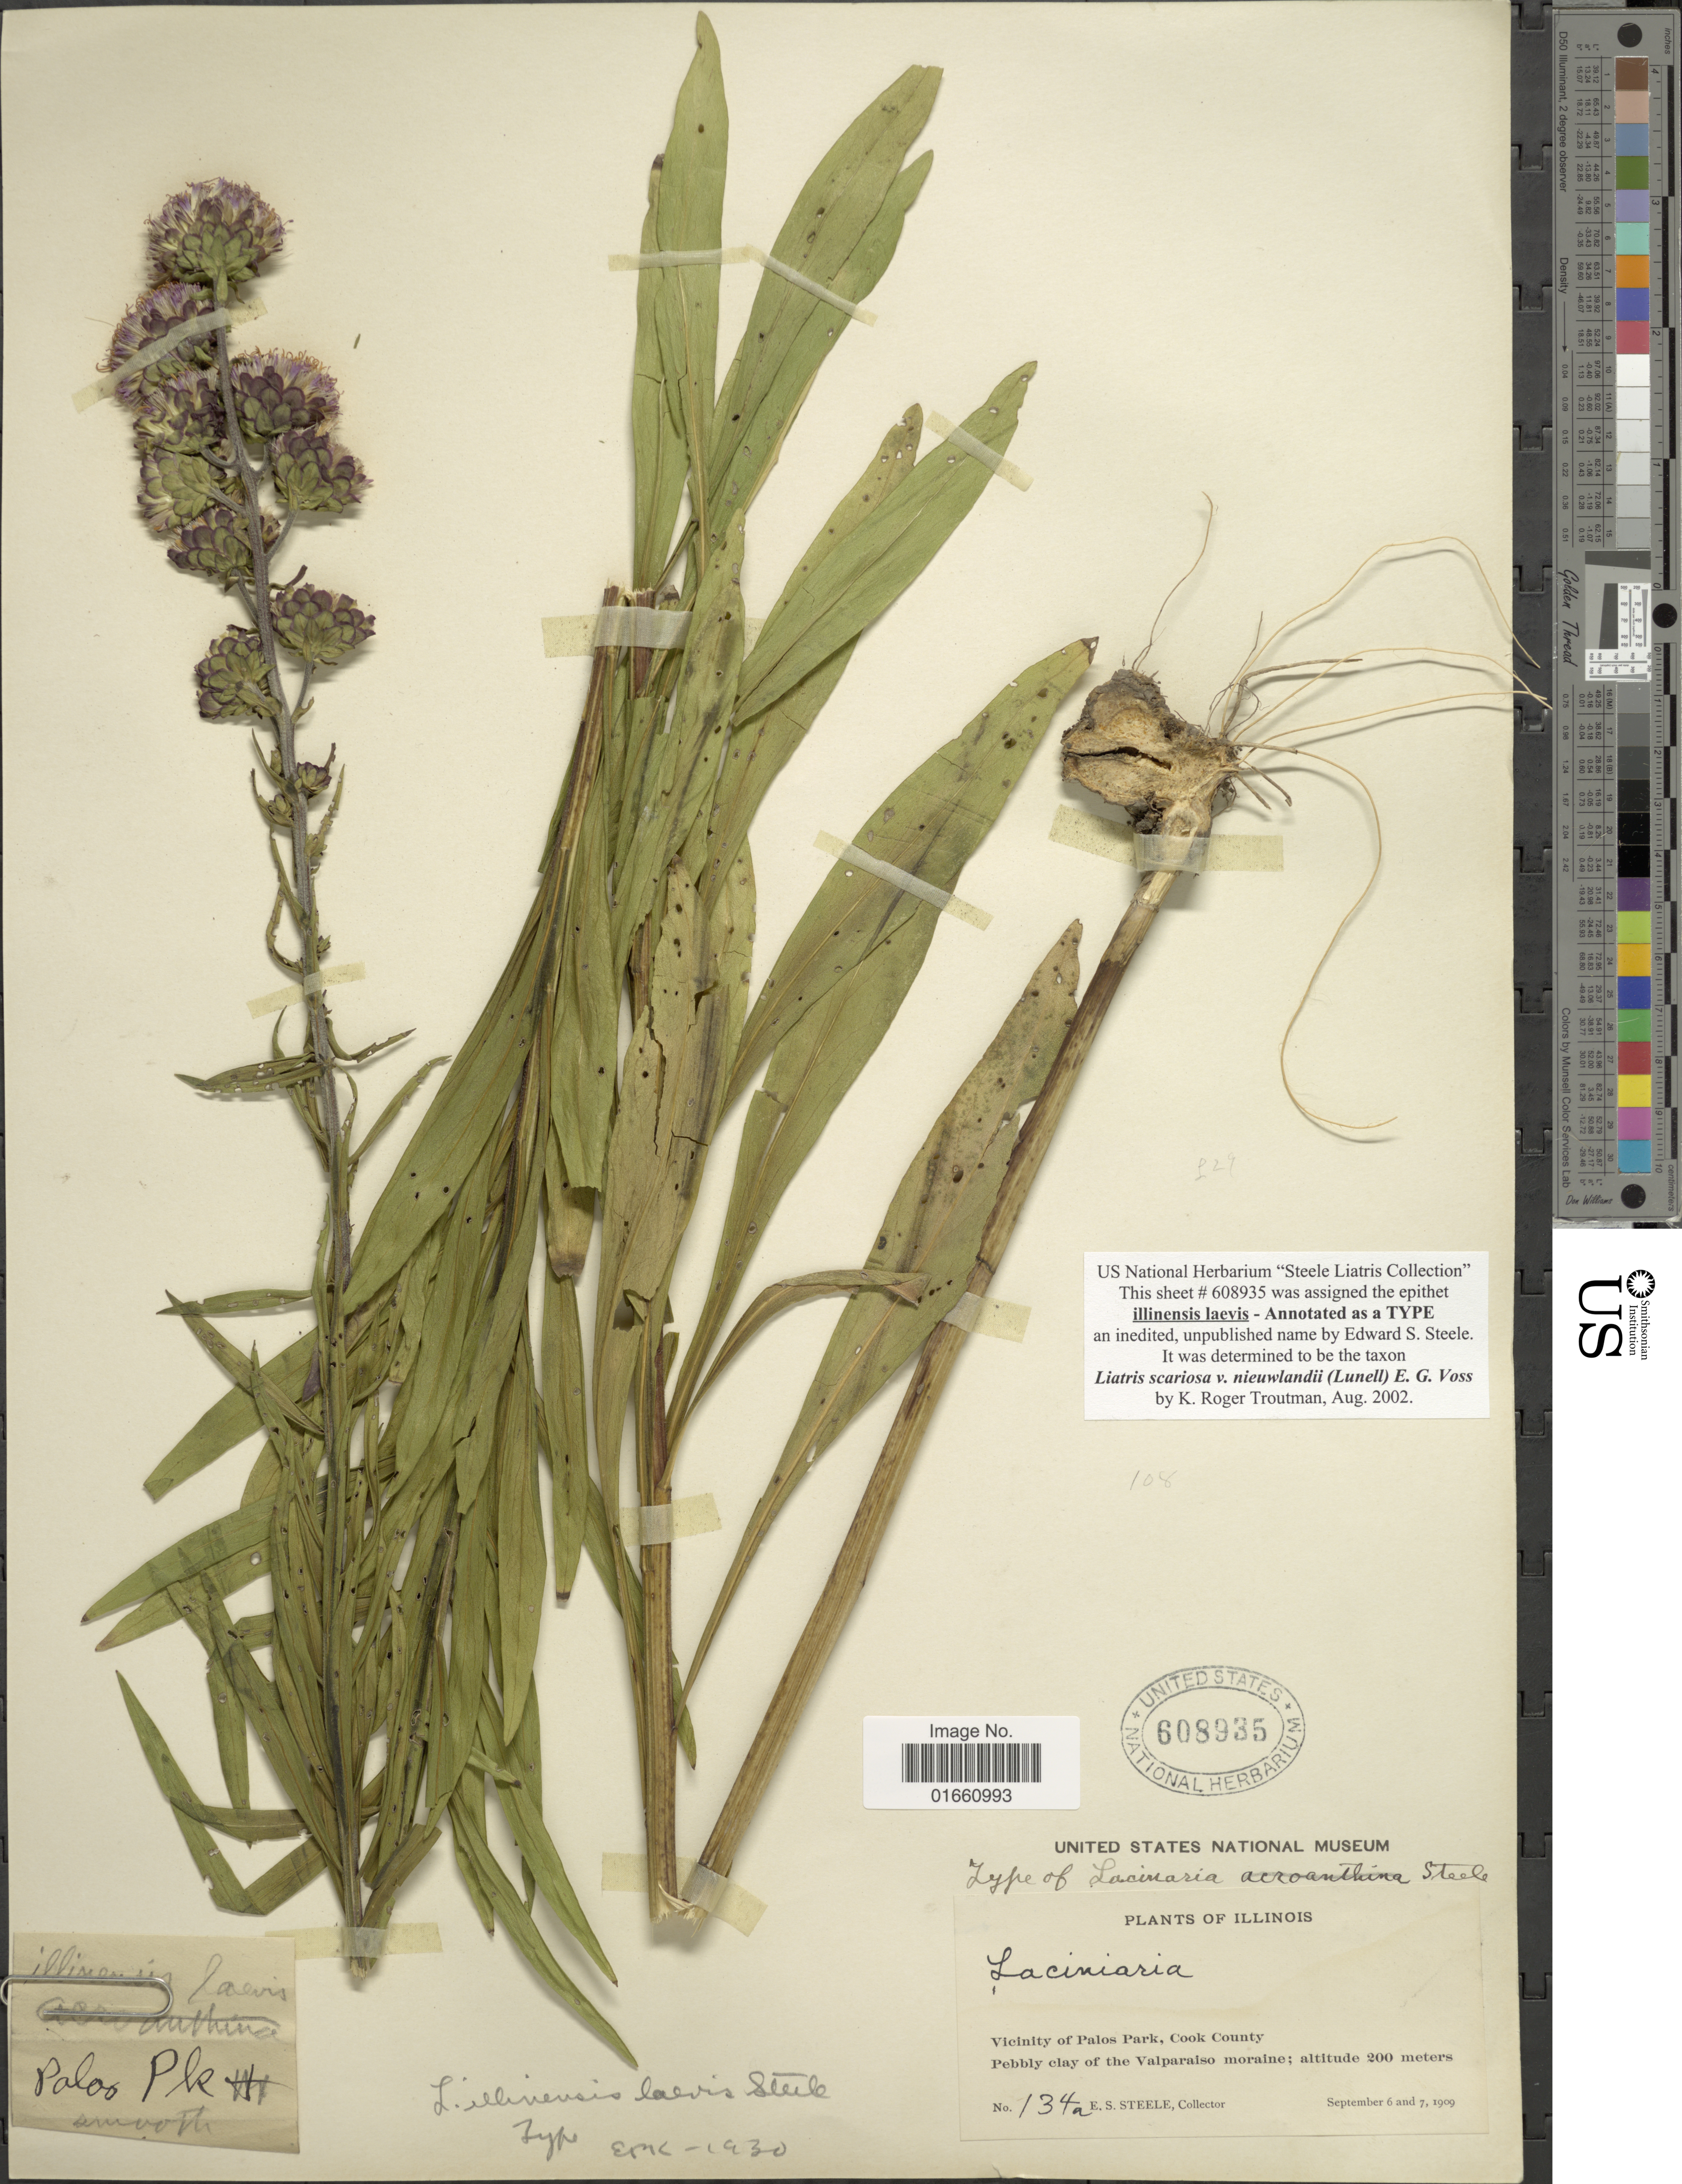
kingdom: Plantae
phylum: Tracheophyta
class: Magnoliopsida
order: Asterales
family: Asteraceae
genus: Liatris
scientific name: Liatris scariosa var. nieuwlandii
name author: (Lunell) E.G. Voss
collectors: E. Steele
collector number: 134a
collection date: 1909-09-06/1909-09-07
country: United States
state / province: Illinois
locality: Vicinity of Palos Park, Cook County, Pebbly clay of the Valparaiso moraine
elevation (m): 200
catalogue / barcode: US 608935